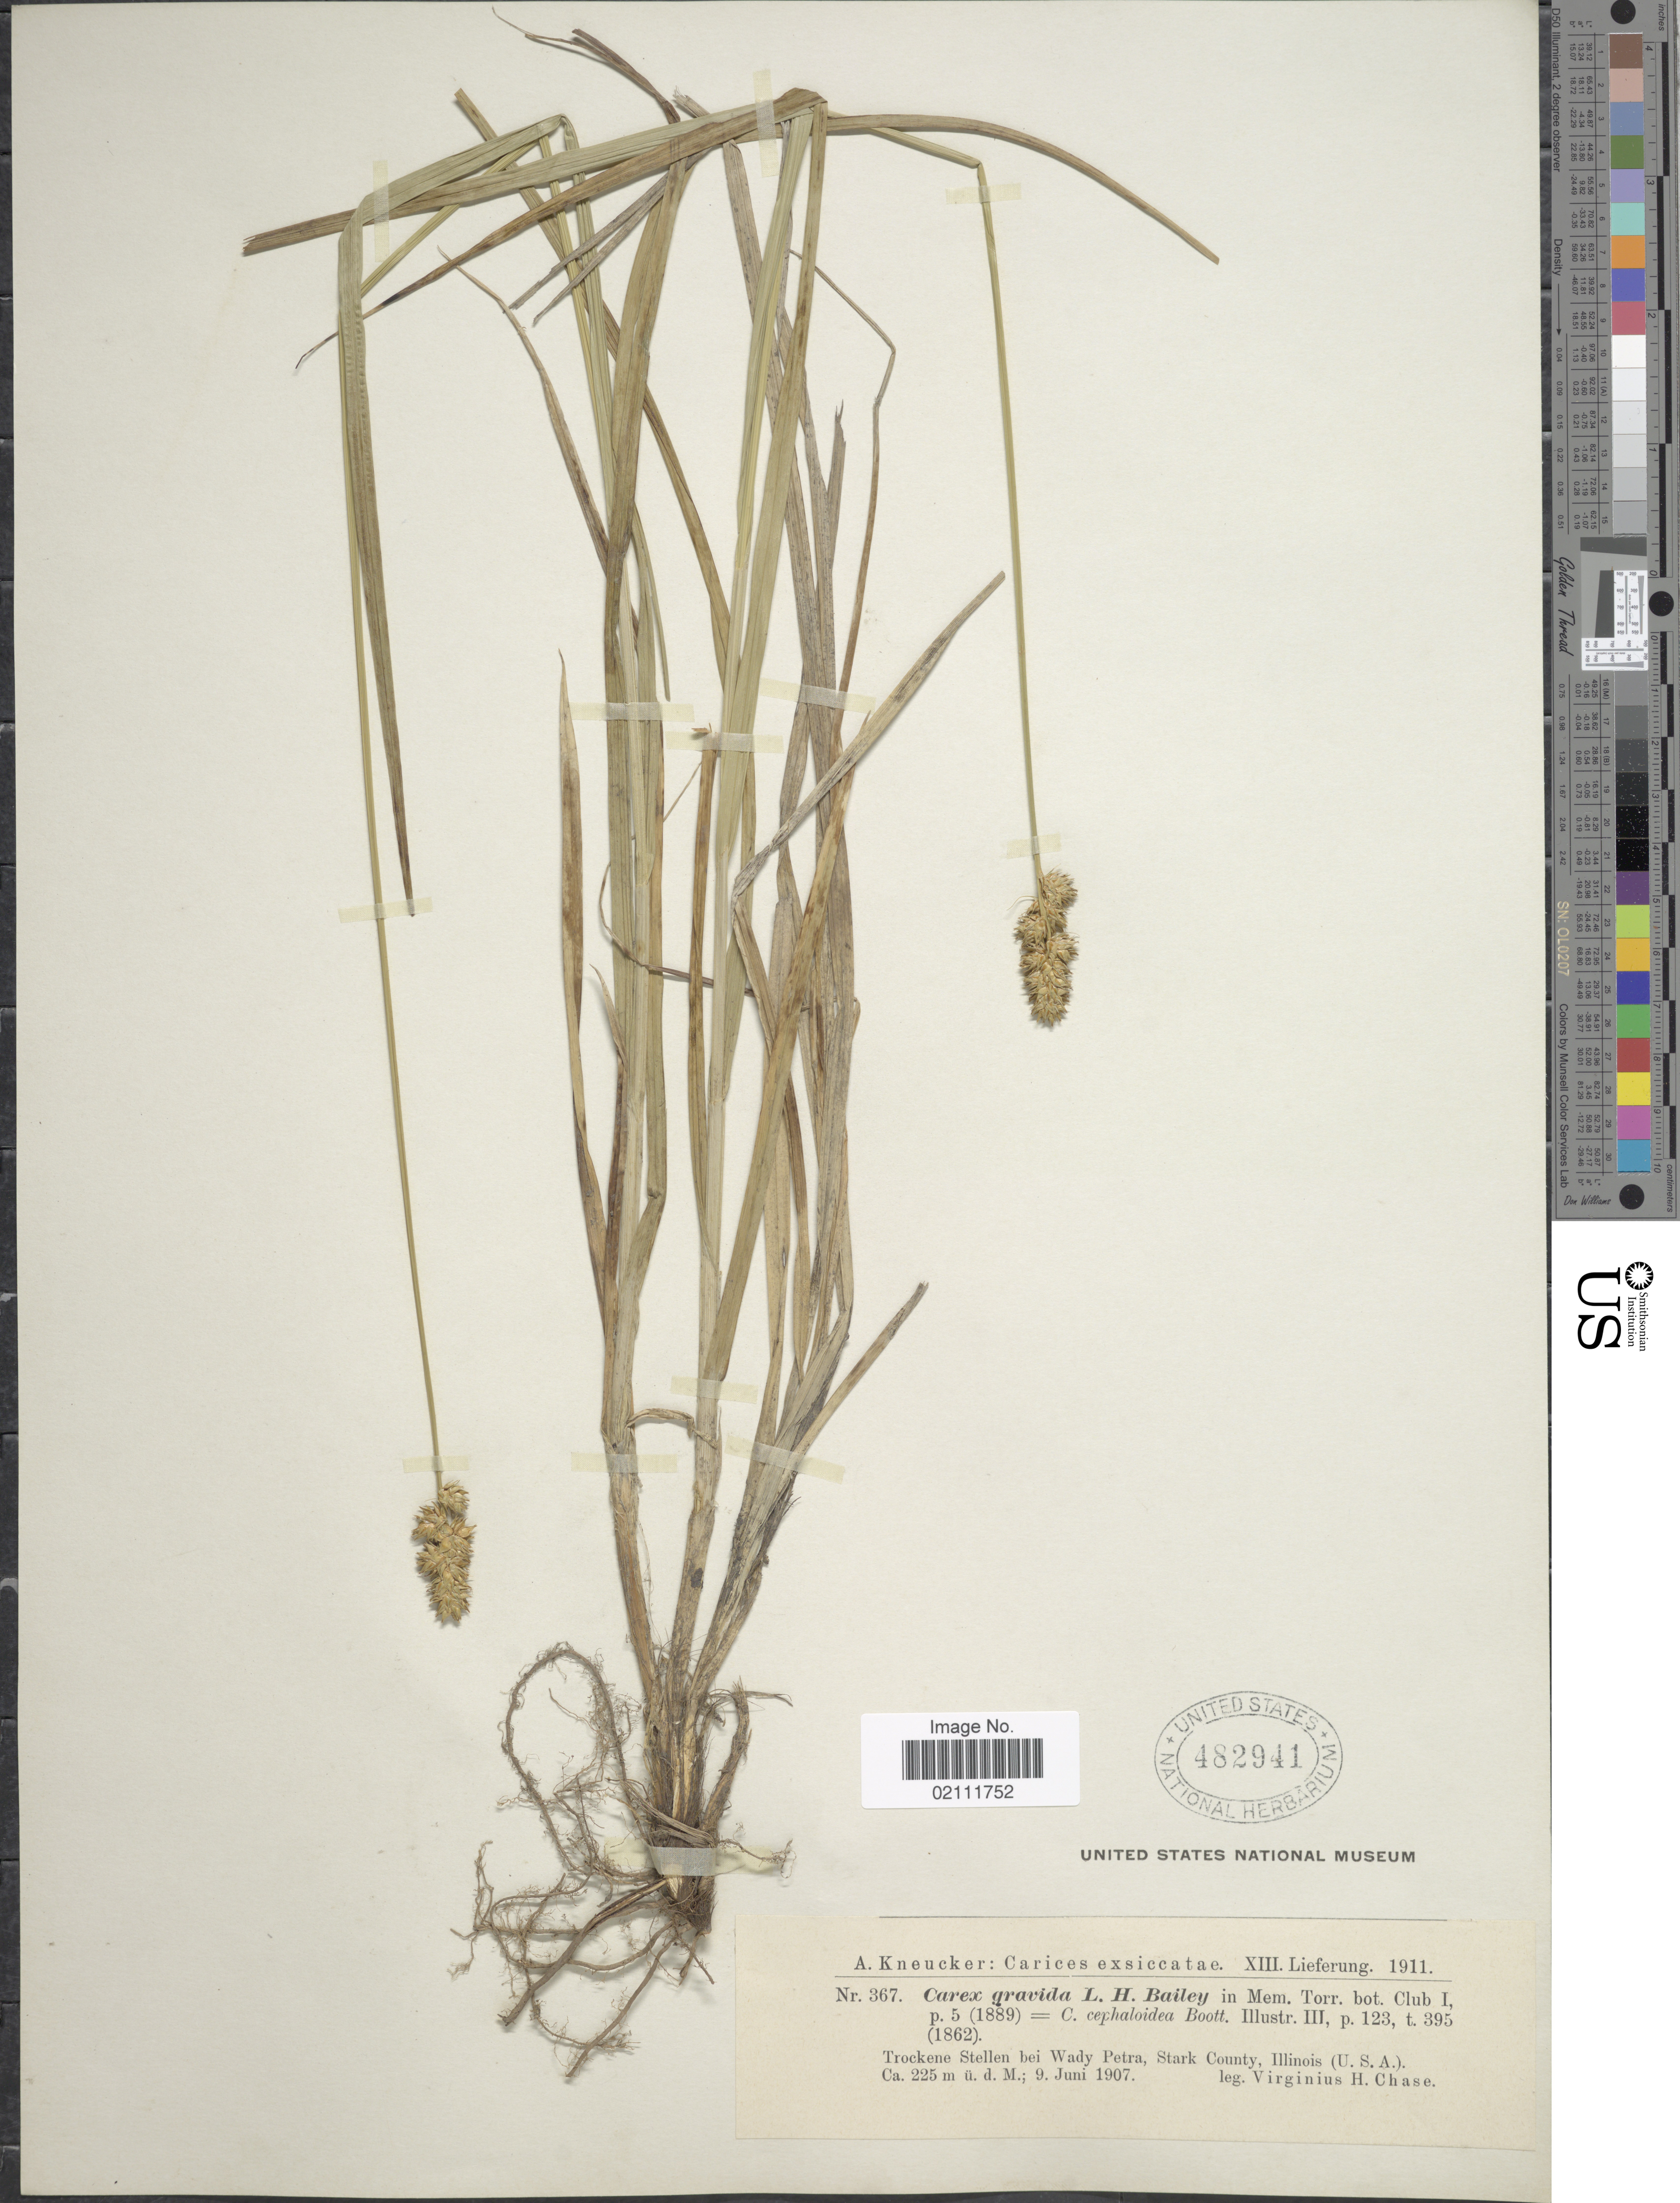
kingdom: Plantae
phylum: Tracheophyta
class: Liliopsida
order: Poales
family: Cyperaceae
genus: Carex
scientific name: Carex gravida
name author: L.H. Bailey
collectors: V. H. Chase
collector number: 367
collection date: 1907-06-09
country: United States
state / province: Illinois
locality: Trockene Stellen bei Wady Petra, Stark County.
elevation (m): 225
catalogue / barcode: US 482941